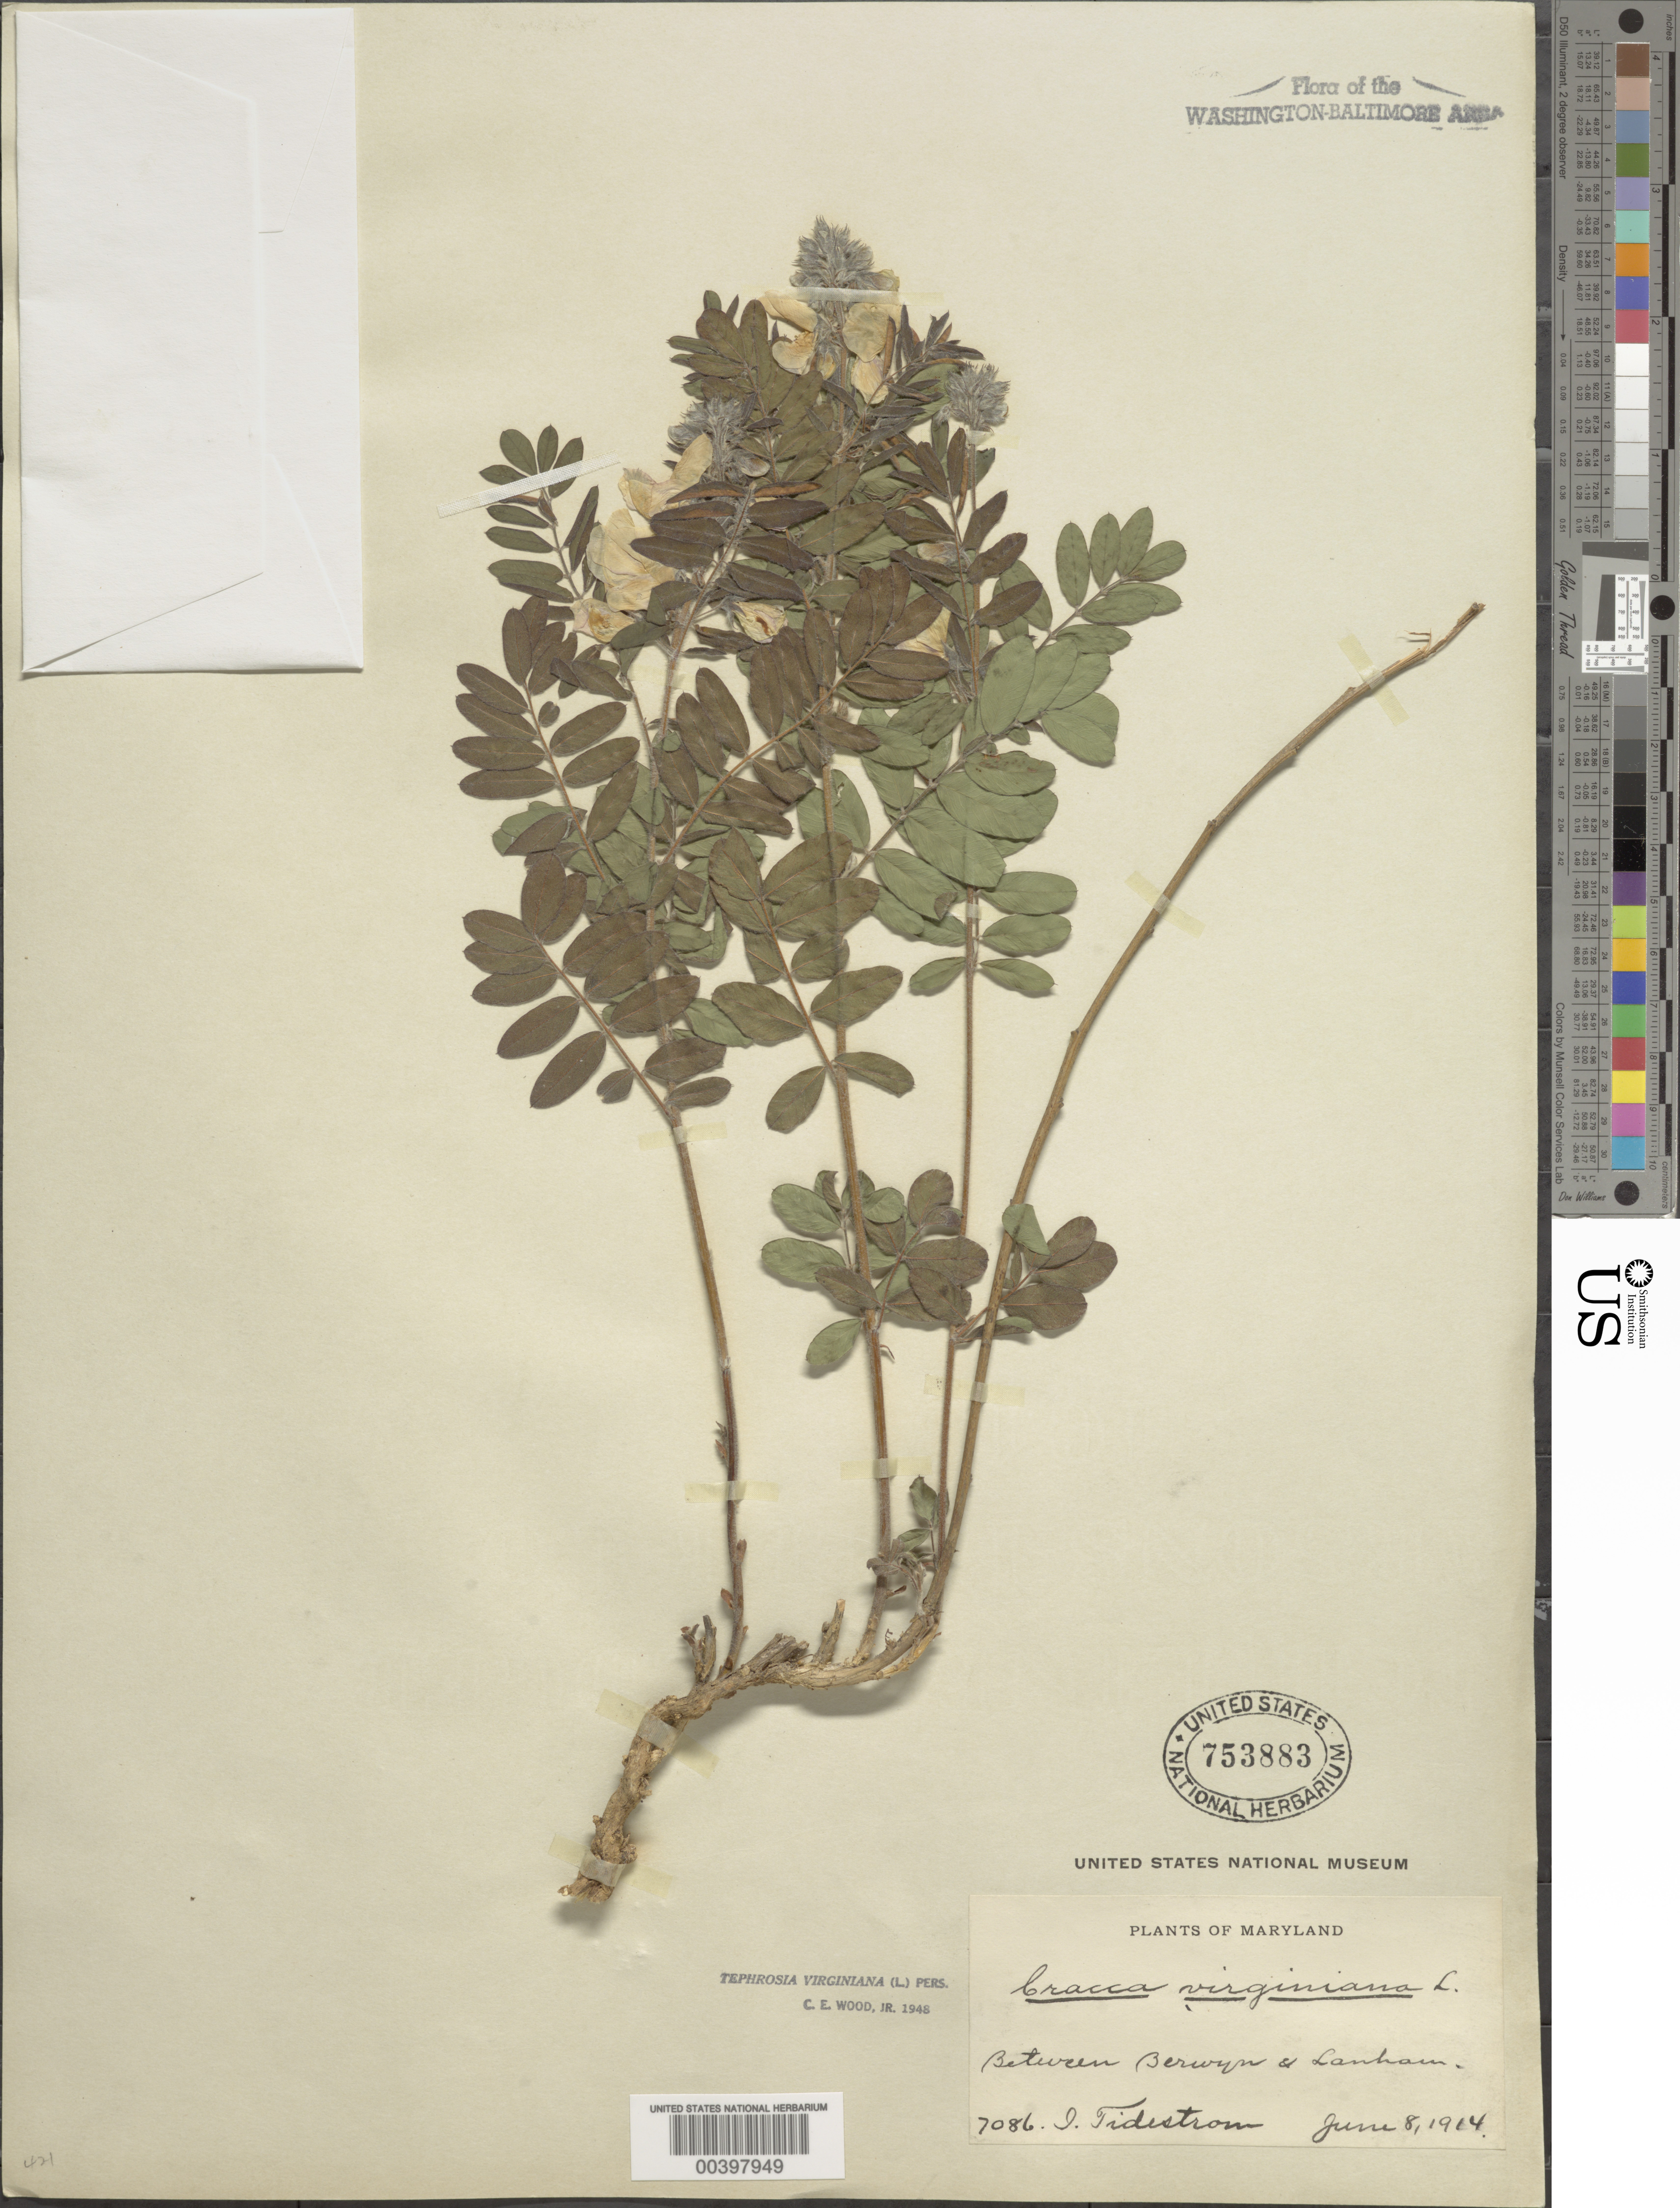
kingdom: Plantae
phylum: Tracheophyta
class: Magnoliopsida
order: Fabales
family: Fabaceae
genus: Tephrosia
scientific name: Tephrosia virginiana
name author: (L.) Pers.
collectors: I. F. Tidestrom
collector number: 7086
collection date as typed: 08 Jun 1914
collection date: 1914-06-08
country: United States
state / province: Maryland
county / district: Prince George's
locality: Between Berwyn and Lanham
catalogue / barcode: US 753883